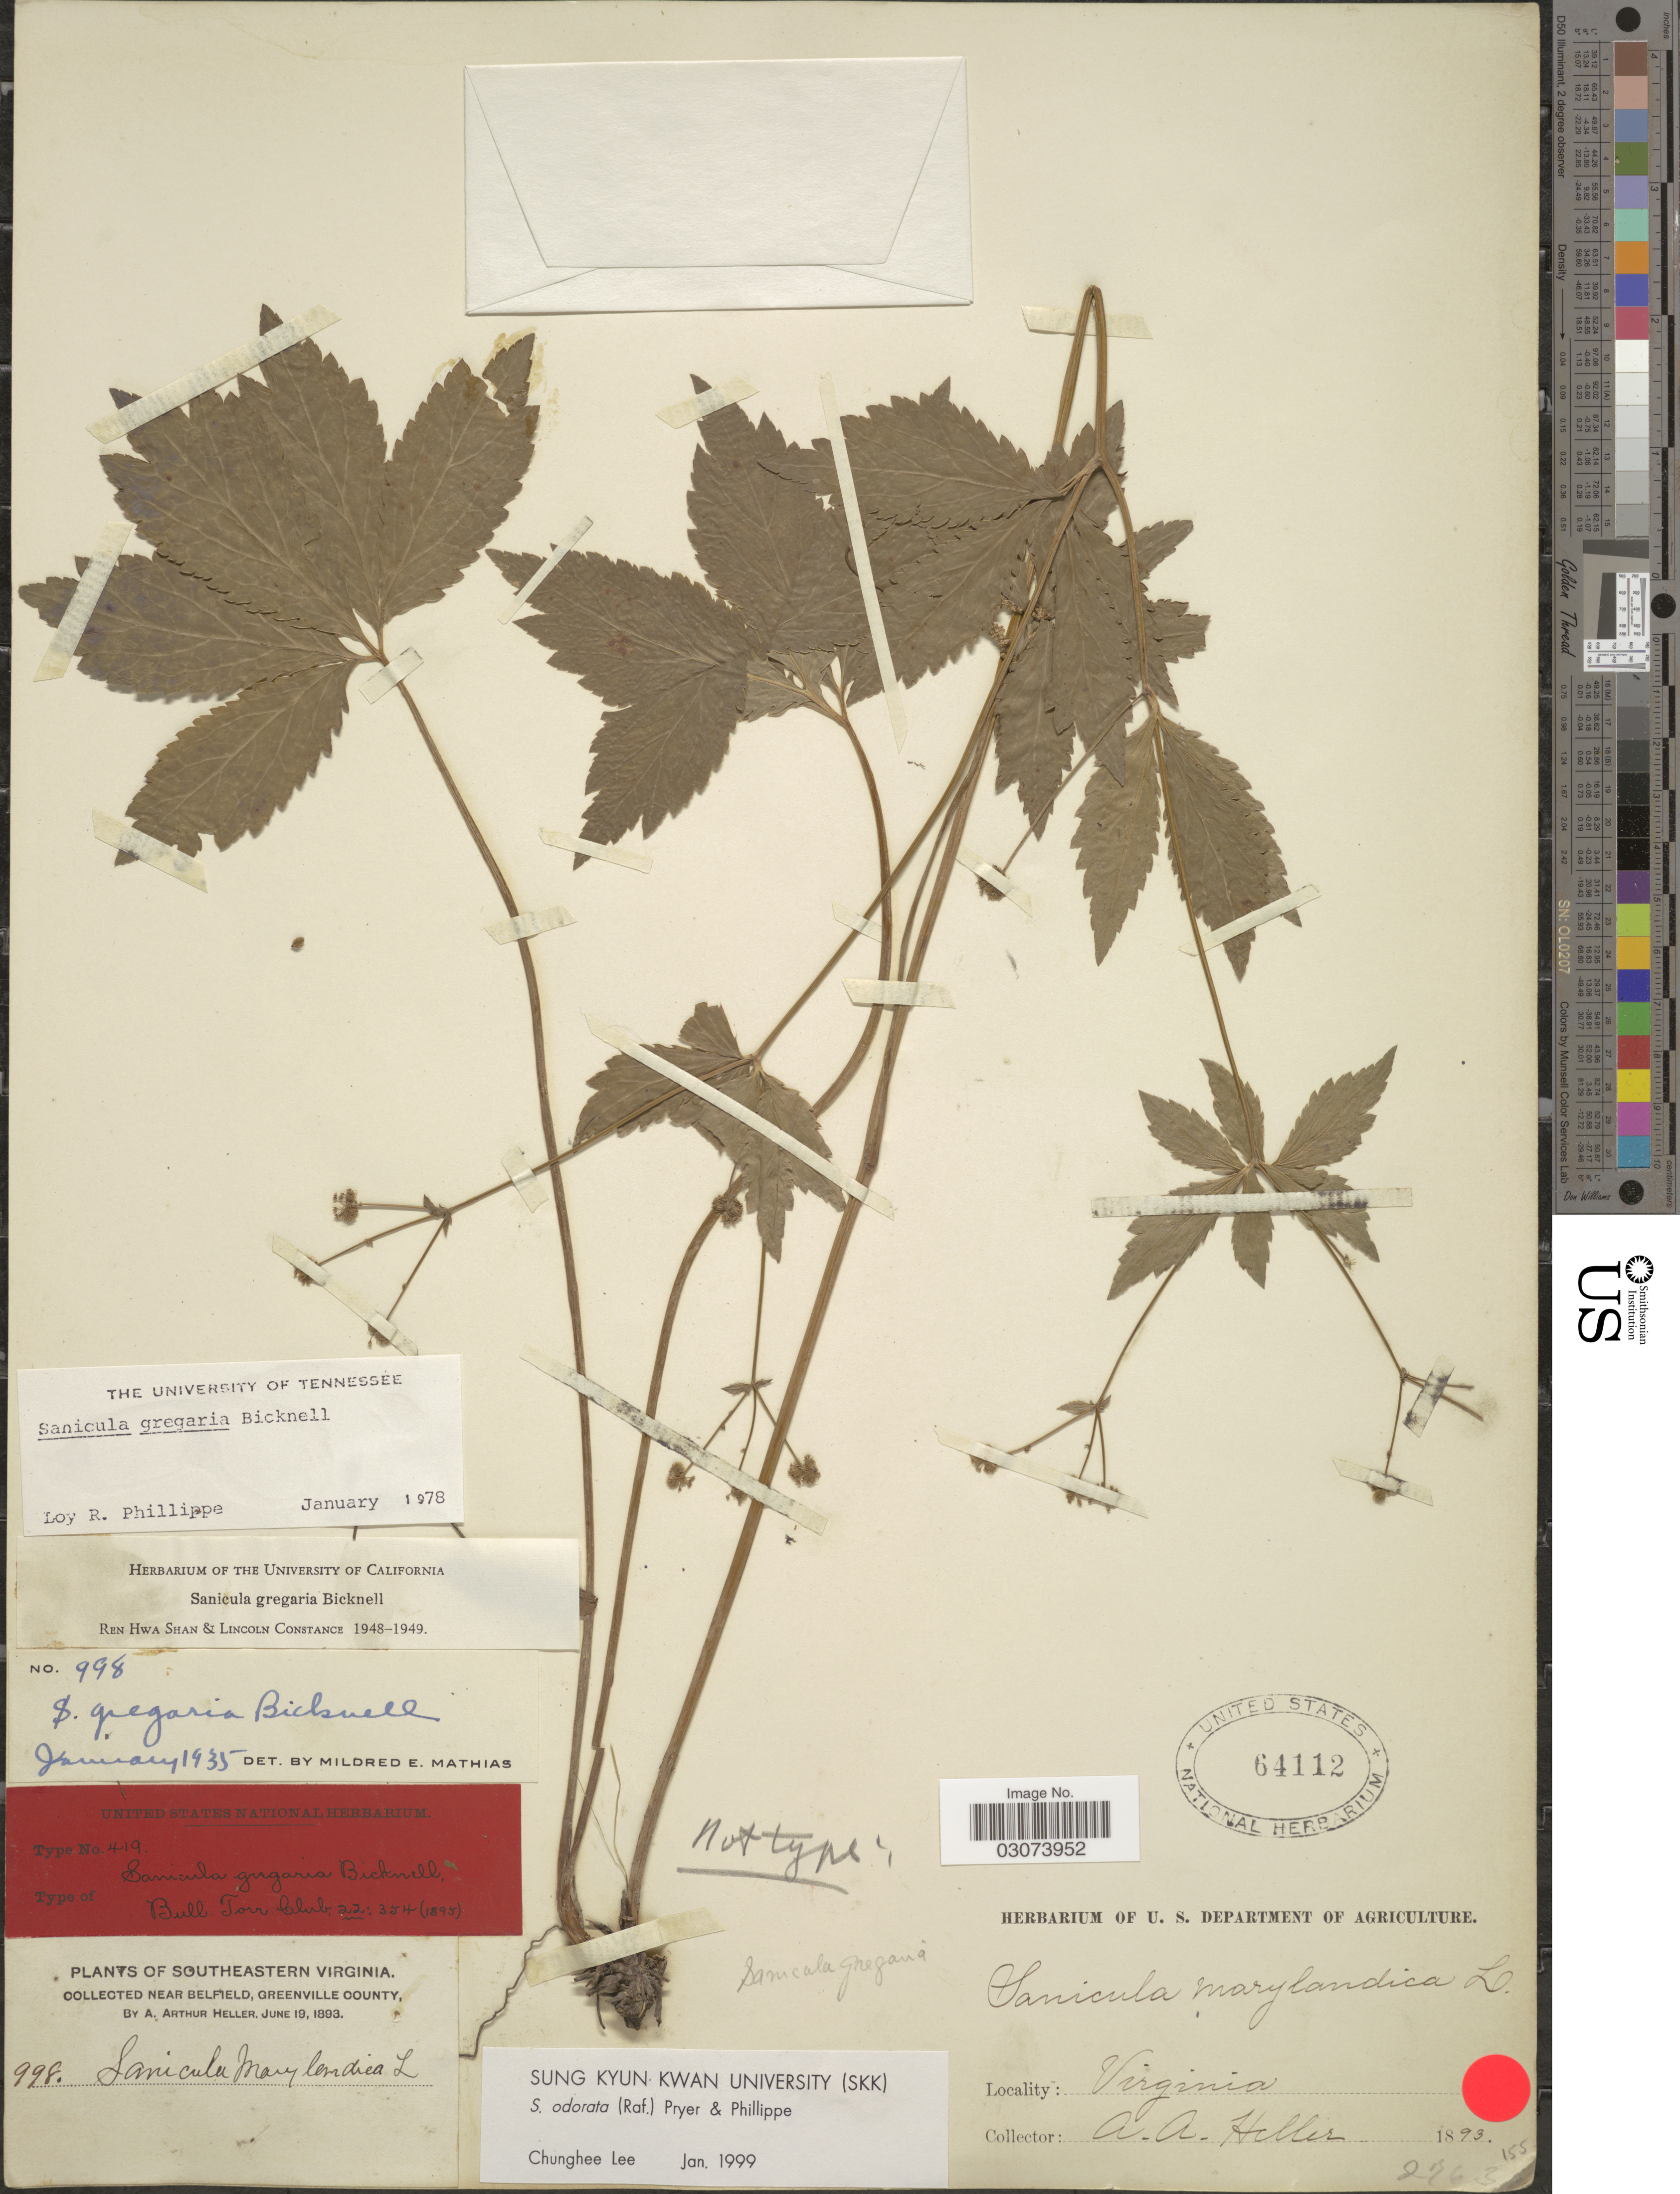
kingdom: Plantae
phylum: Tracheophyta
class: Magnoliopsida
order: Apiales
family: Apiaceae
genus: Sanicula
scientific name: Sanicula odorata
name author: (Raf.) Pryer & Phillippe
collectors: A. A. Heller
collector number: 998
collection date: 1893-06-19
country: United States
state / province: Virginia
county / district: Greensville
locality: Southeastern Virginia. Near Bedfield, Greenville County.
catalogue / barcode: US 64112